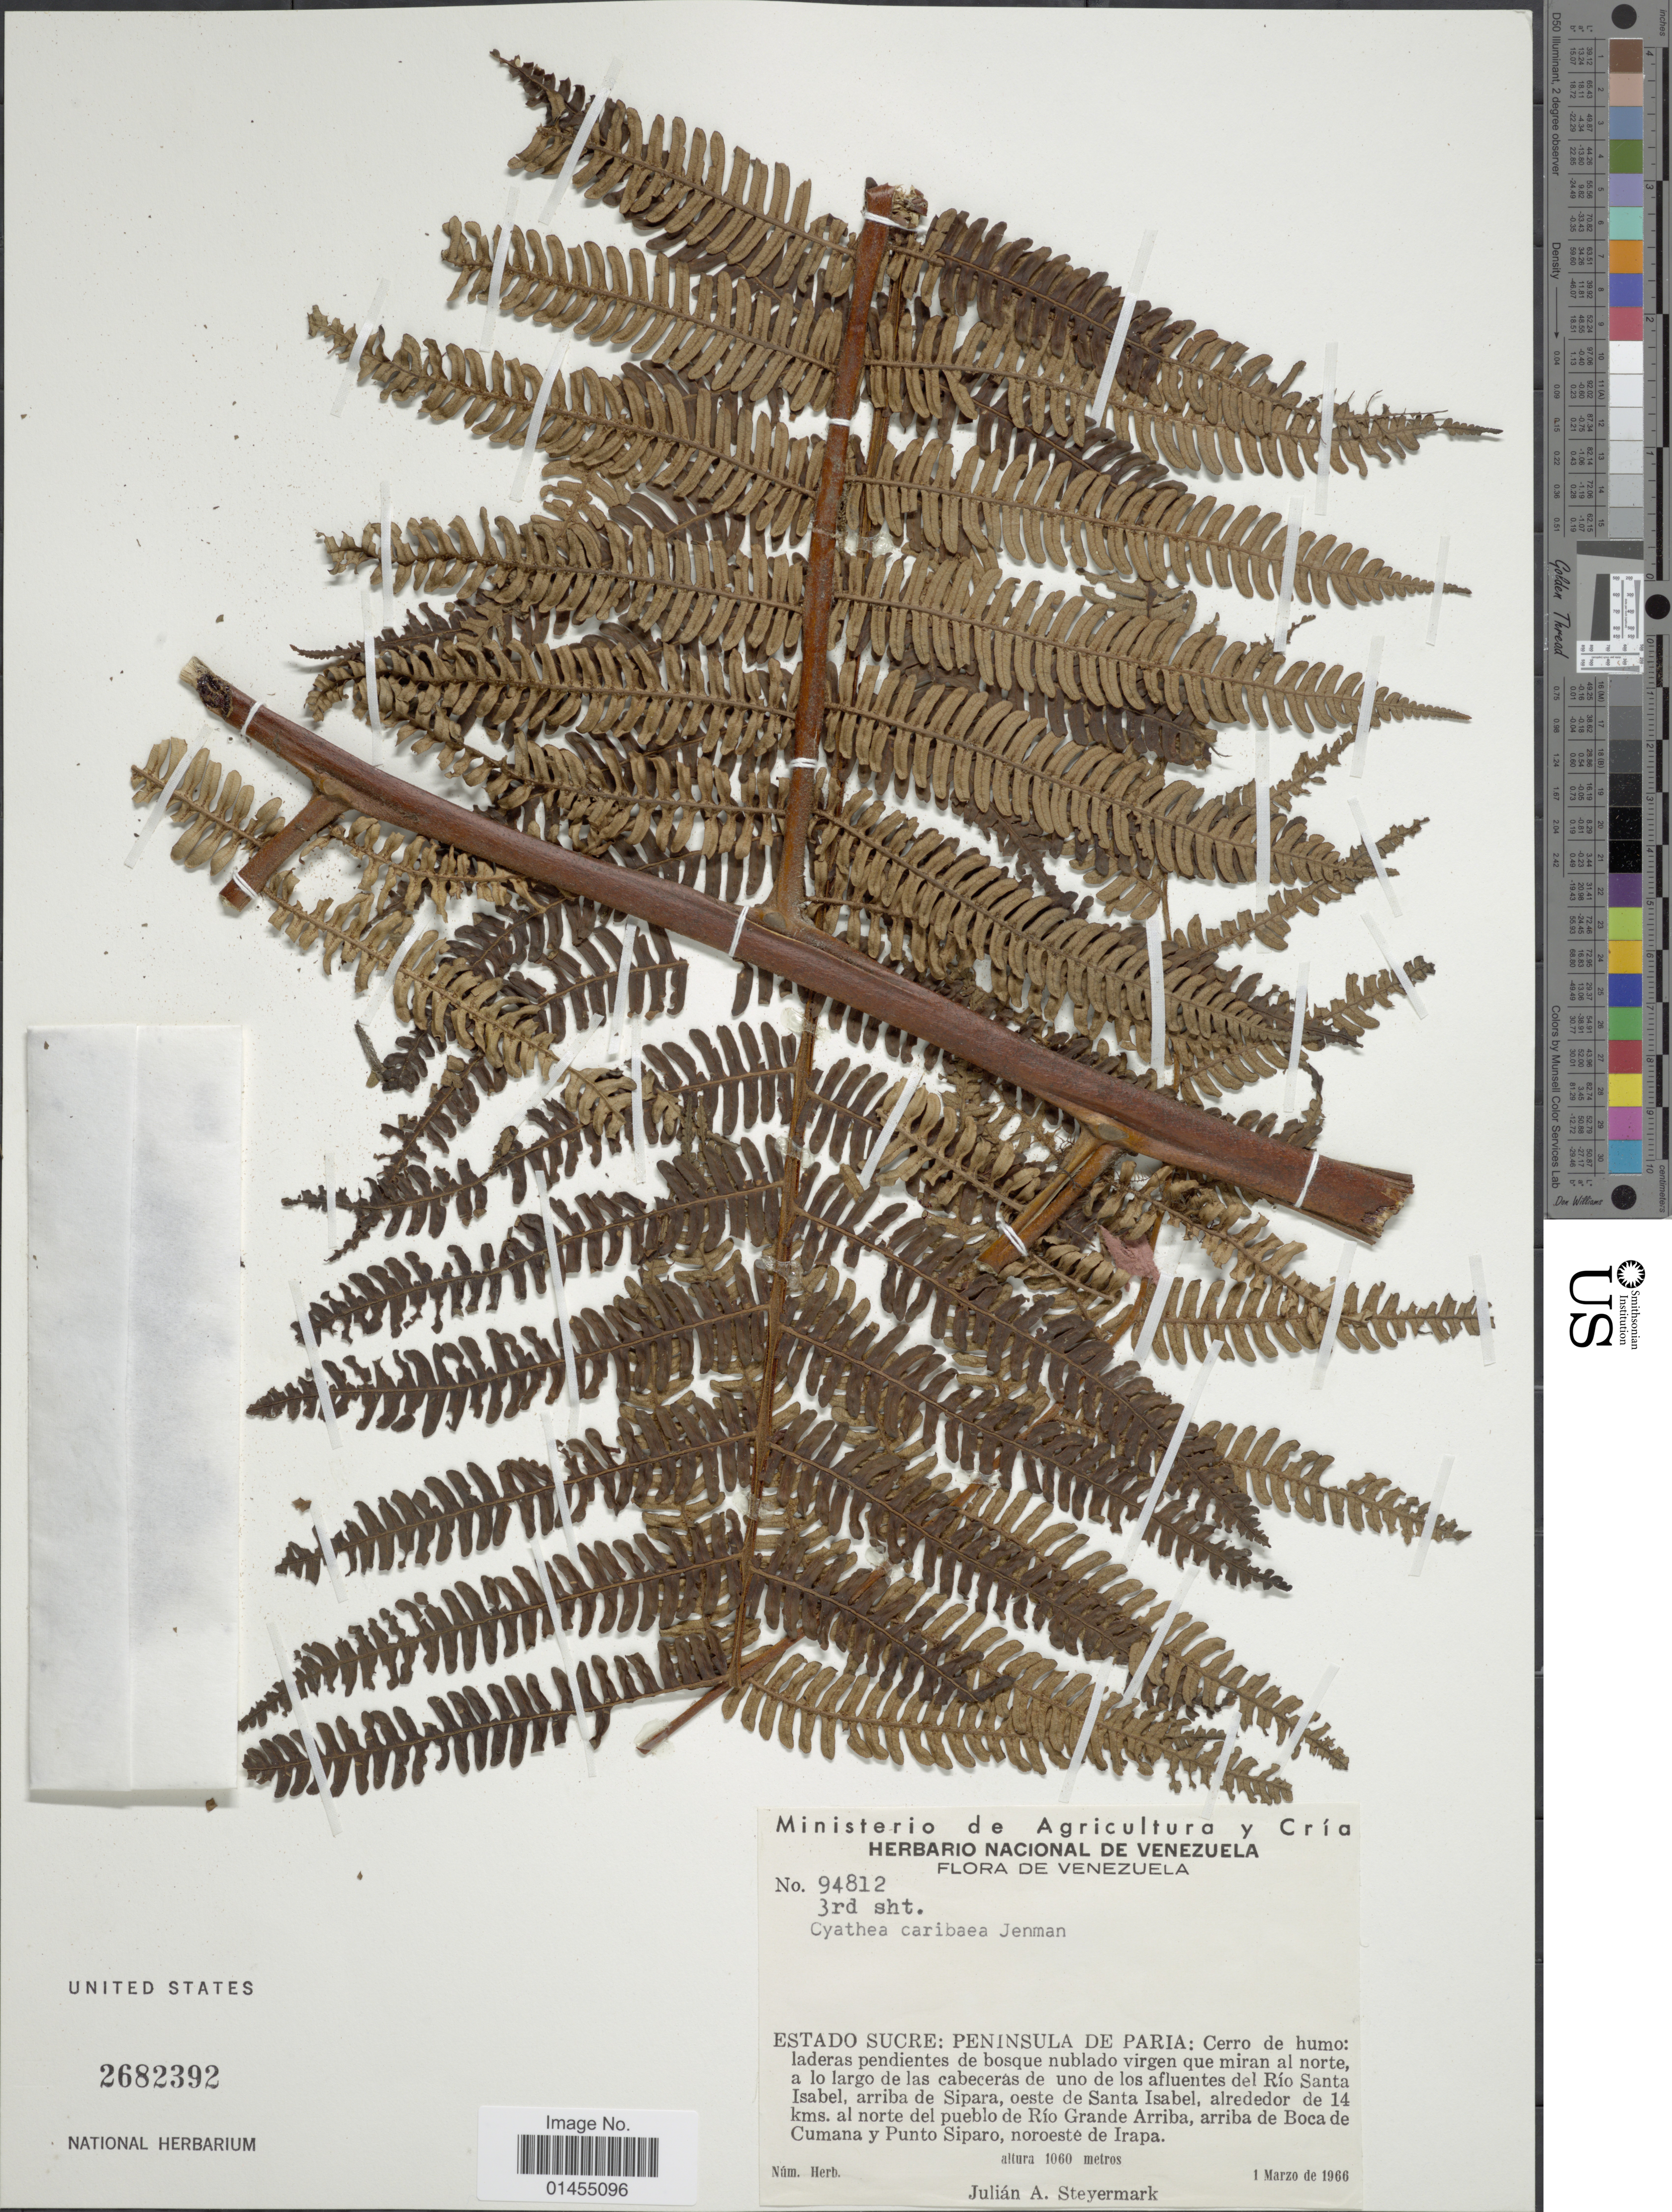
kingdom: Plantae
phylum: Tracheophyta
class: Polypodiopsida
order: Cyatheales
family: Cyatheaceae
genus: Alsophila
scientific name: Alsophila imrayana var. imrayana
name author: (Hook.) D.S. Conant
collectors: J. Steyermark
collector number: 94812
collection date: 1966-03-01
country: Venezuela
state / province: Sucre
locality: Peninsula de Paria: Cerro de humo: laderas pendientes de bosque nublado virgen que miran al norte, a lo largo de las cabeceras de uno de los afluentes del Río Santa Isabel, arriba de Sipara, oeste de Santa Isabel, alrededor de 14 kms. al norte del pueblo de Río Grande Arriba, arriba de Boca de Cumana y Punto Siparo, noroeste de Irapa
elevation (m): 1060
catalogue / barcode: US 2682392